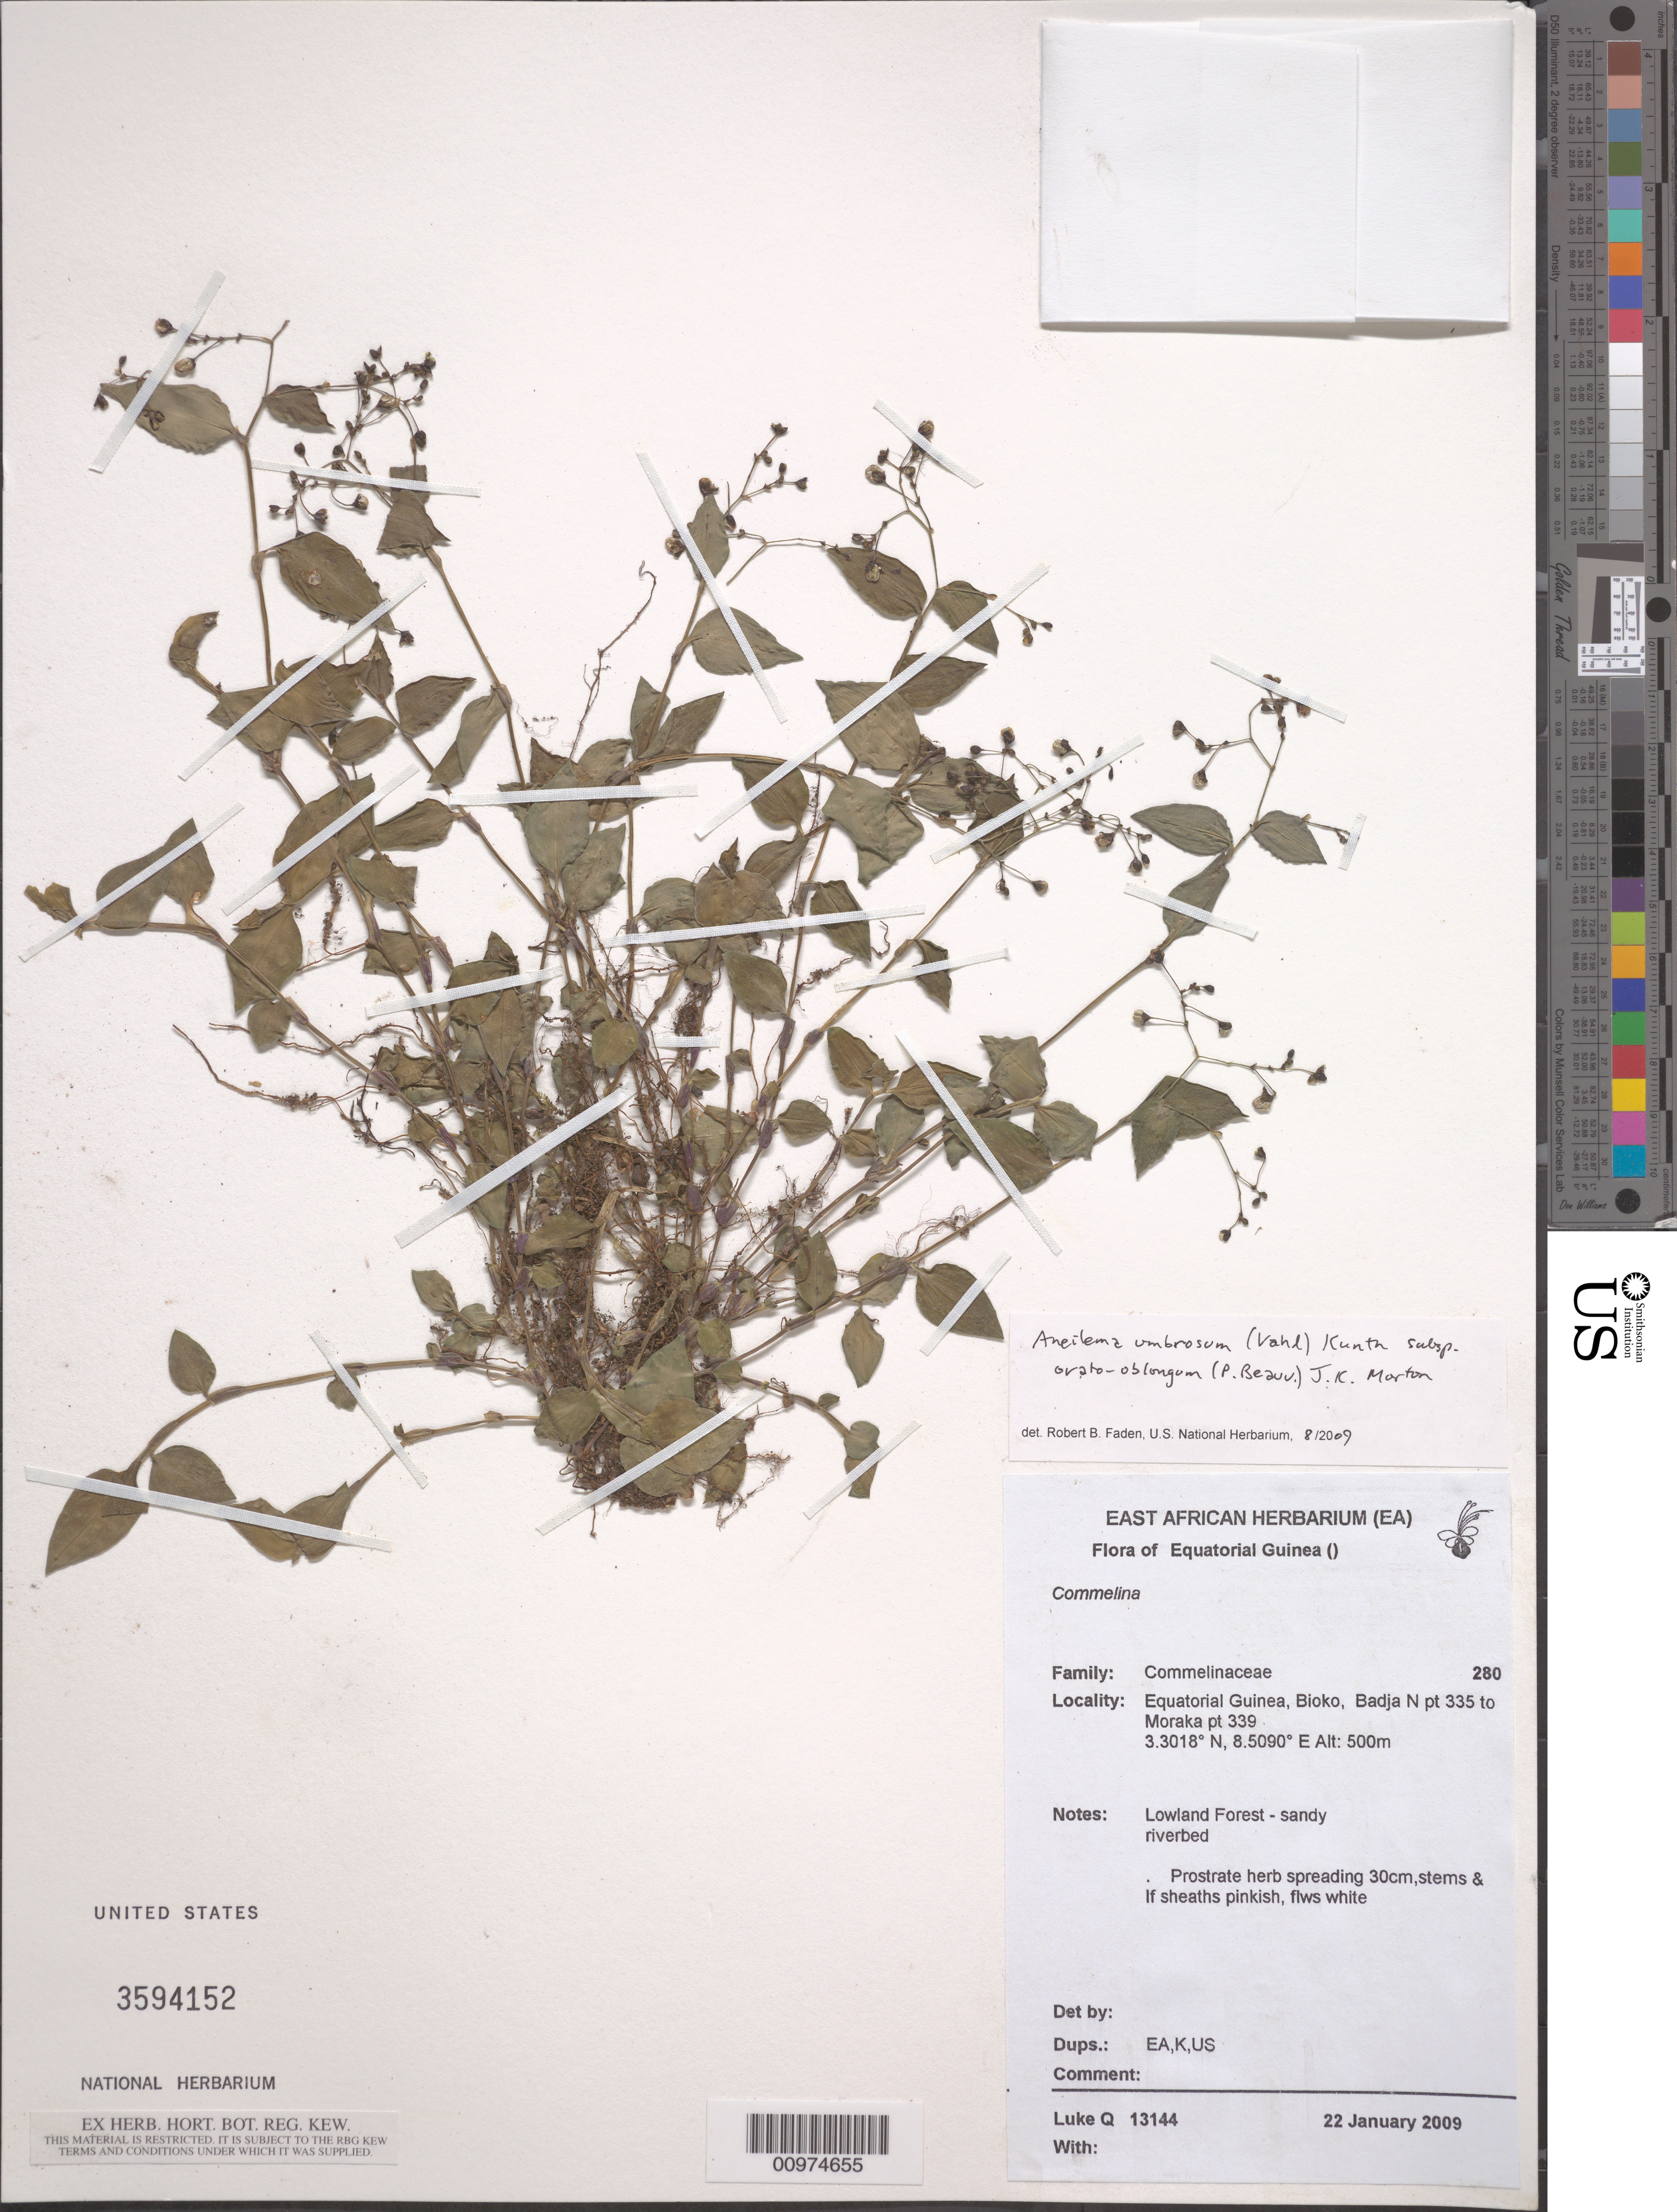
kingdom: Plantae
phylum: Tracheophyta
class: Liliopsida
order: Commelinales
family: Commelinaceae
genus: Aneilema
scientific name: Aneilema umbrosum subsp. ovato-oblongum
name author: (P. Beauv.) J.K. Morton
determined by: Faden, Robert B., (US), Smithsonian Institution - National Museum of Natural History (UNITED STATES)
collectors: Q. Luke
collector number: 13144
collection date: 2009-01-22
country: Equatorial Guinea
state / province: Bioko Sur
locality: Badja N pt 335 to Moraka pt 339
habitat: Lowland Forest-sandy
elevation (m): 500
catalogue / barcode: US 3594152